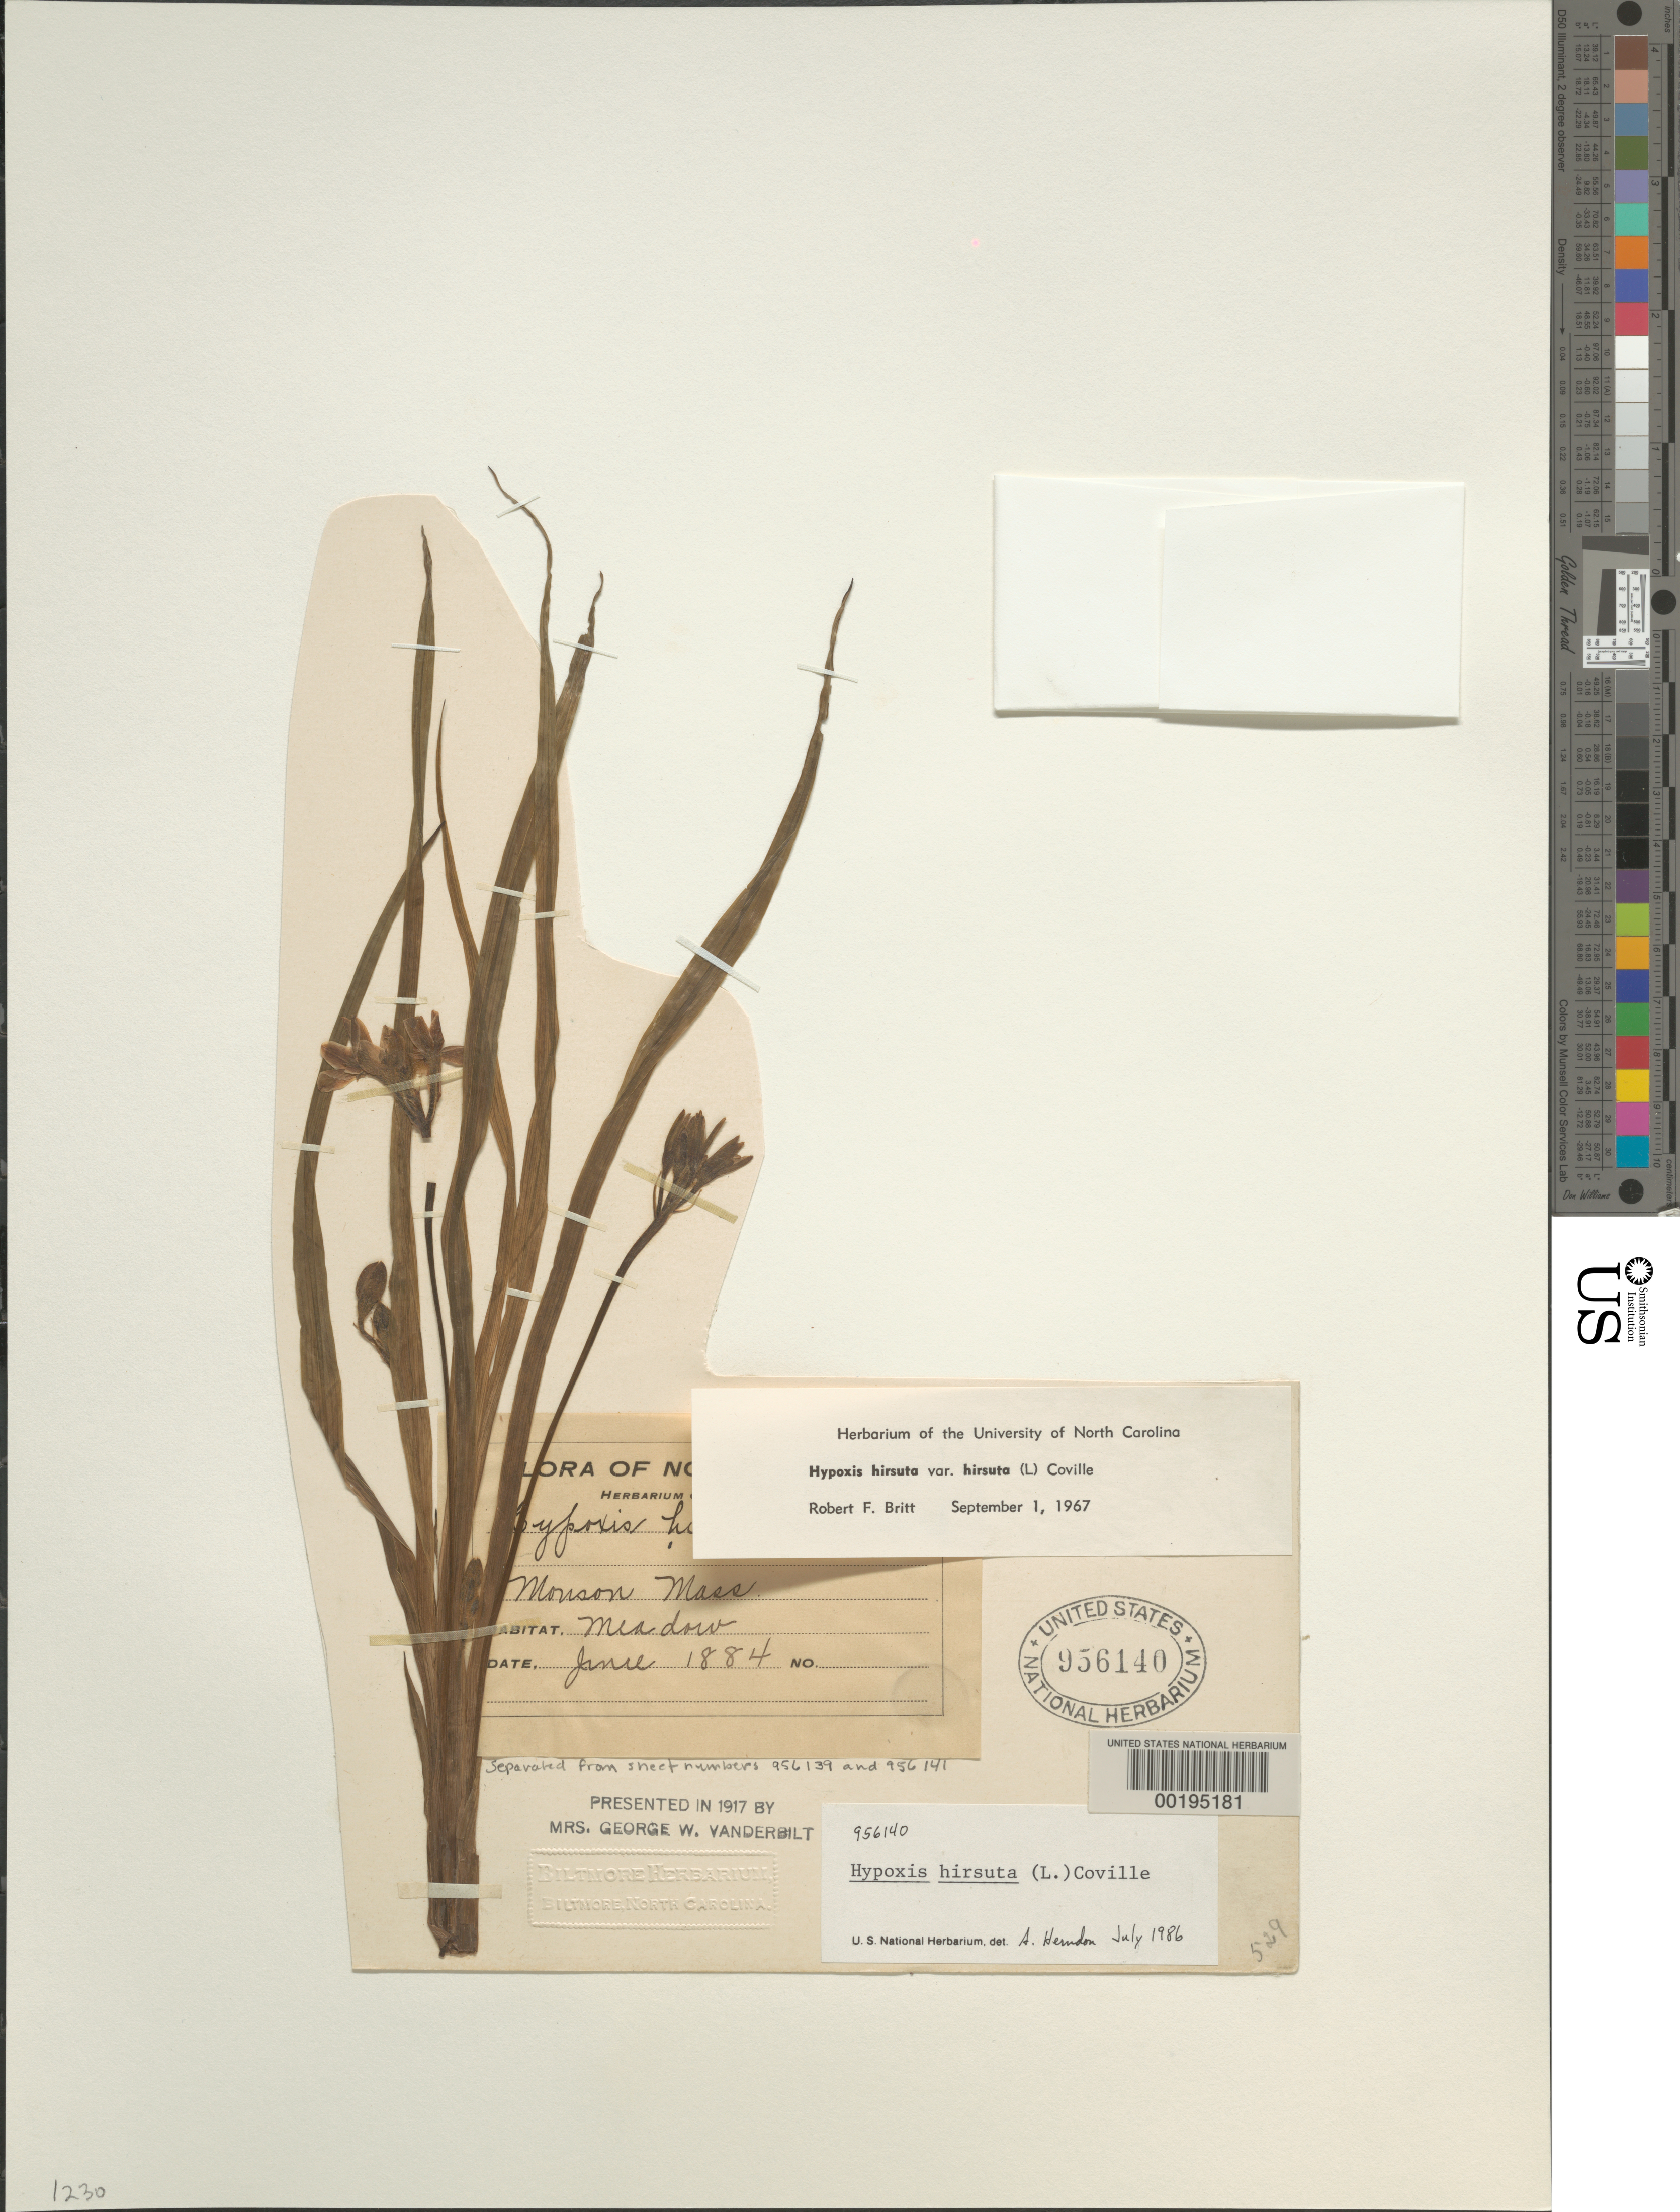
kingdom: Plantae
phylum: Tracheophyta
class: Liliopsida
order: Asparagales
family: Hypoxidaceae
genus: Hypoxis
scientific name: Hypoxis hirsuta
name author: (L.) Coville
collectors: E. L. Morris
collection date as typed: Jun 1884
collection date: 1884-06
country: United States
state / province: Massachusetts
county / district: Hampden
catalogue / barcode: US 956140